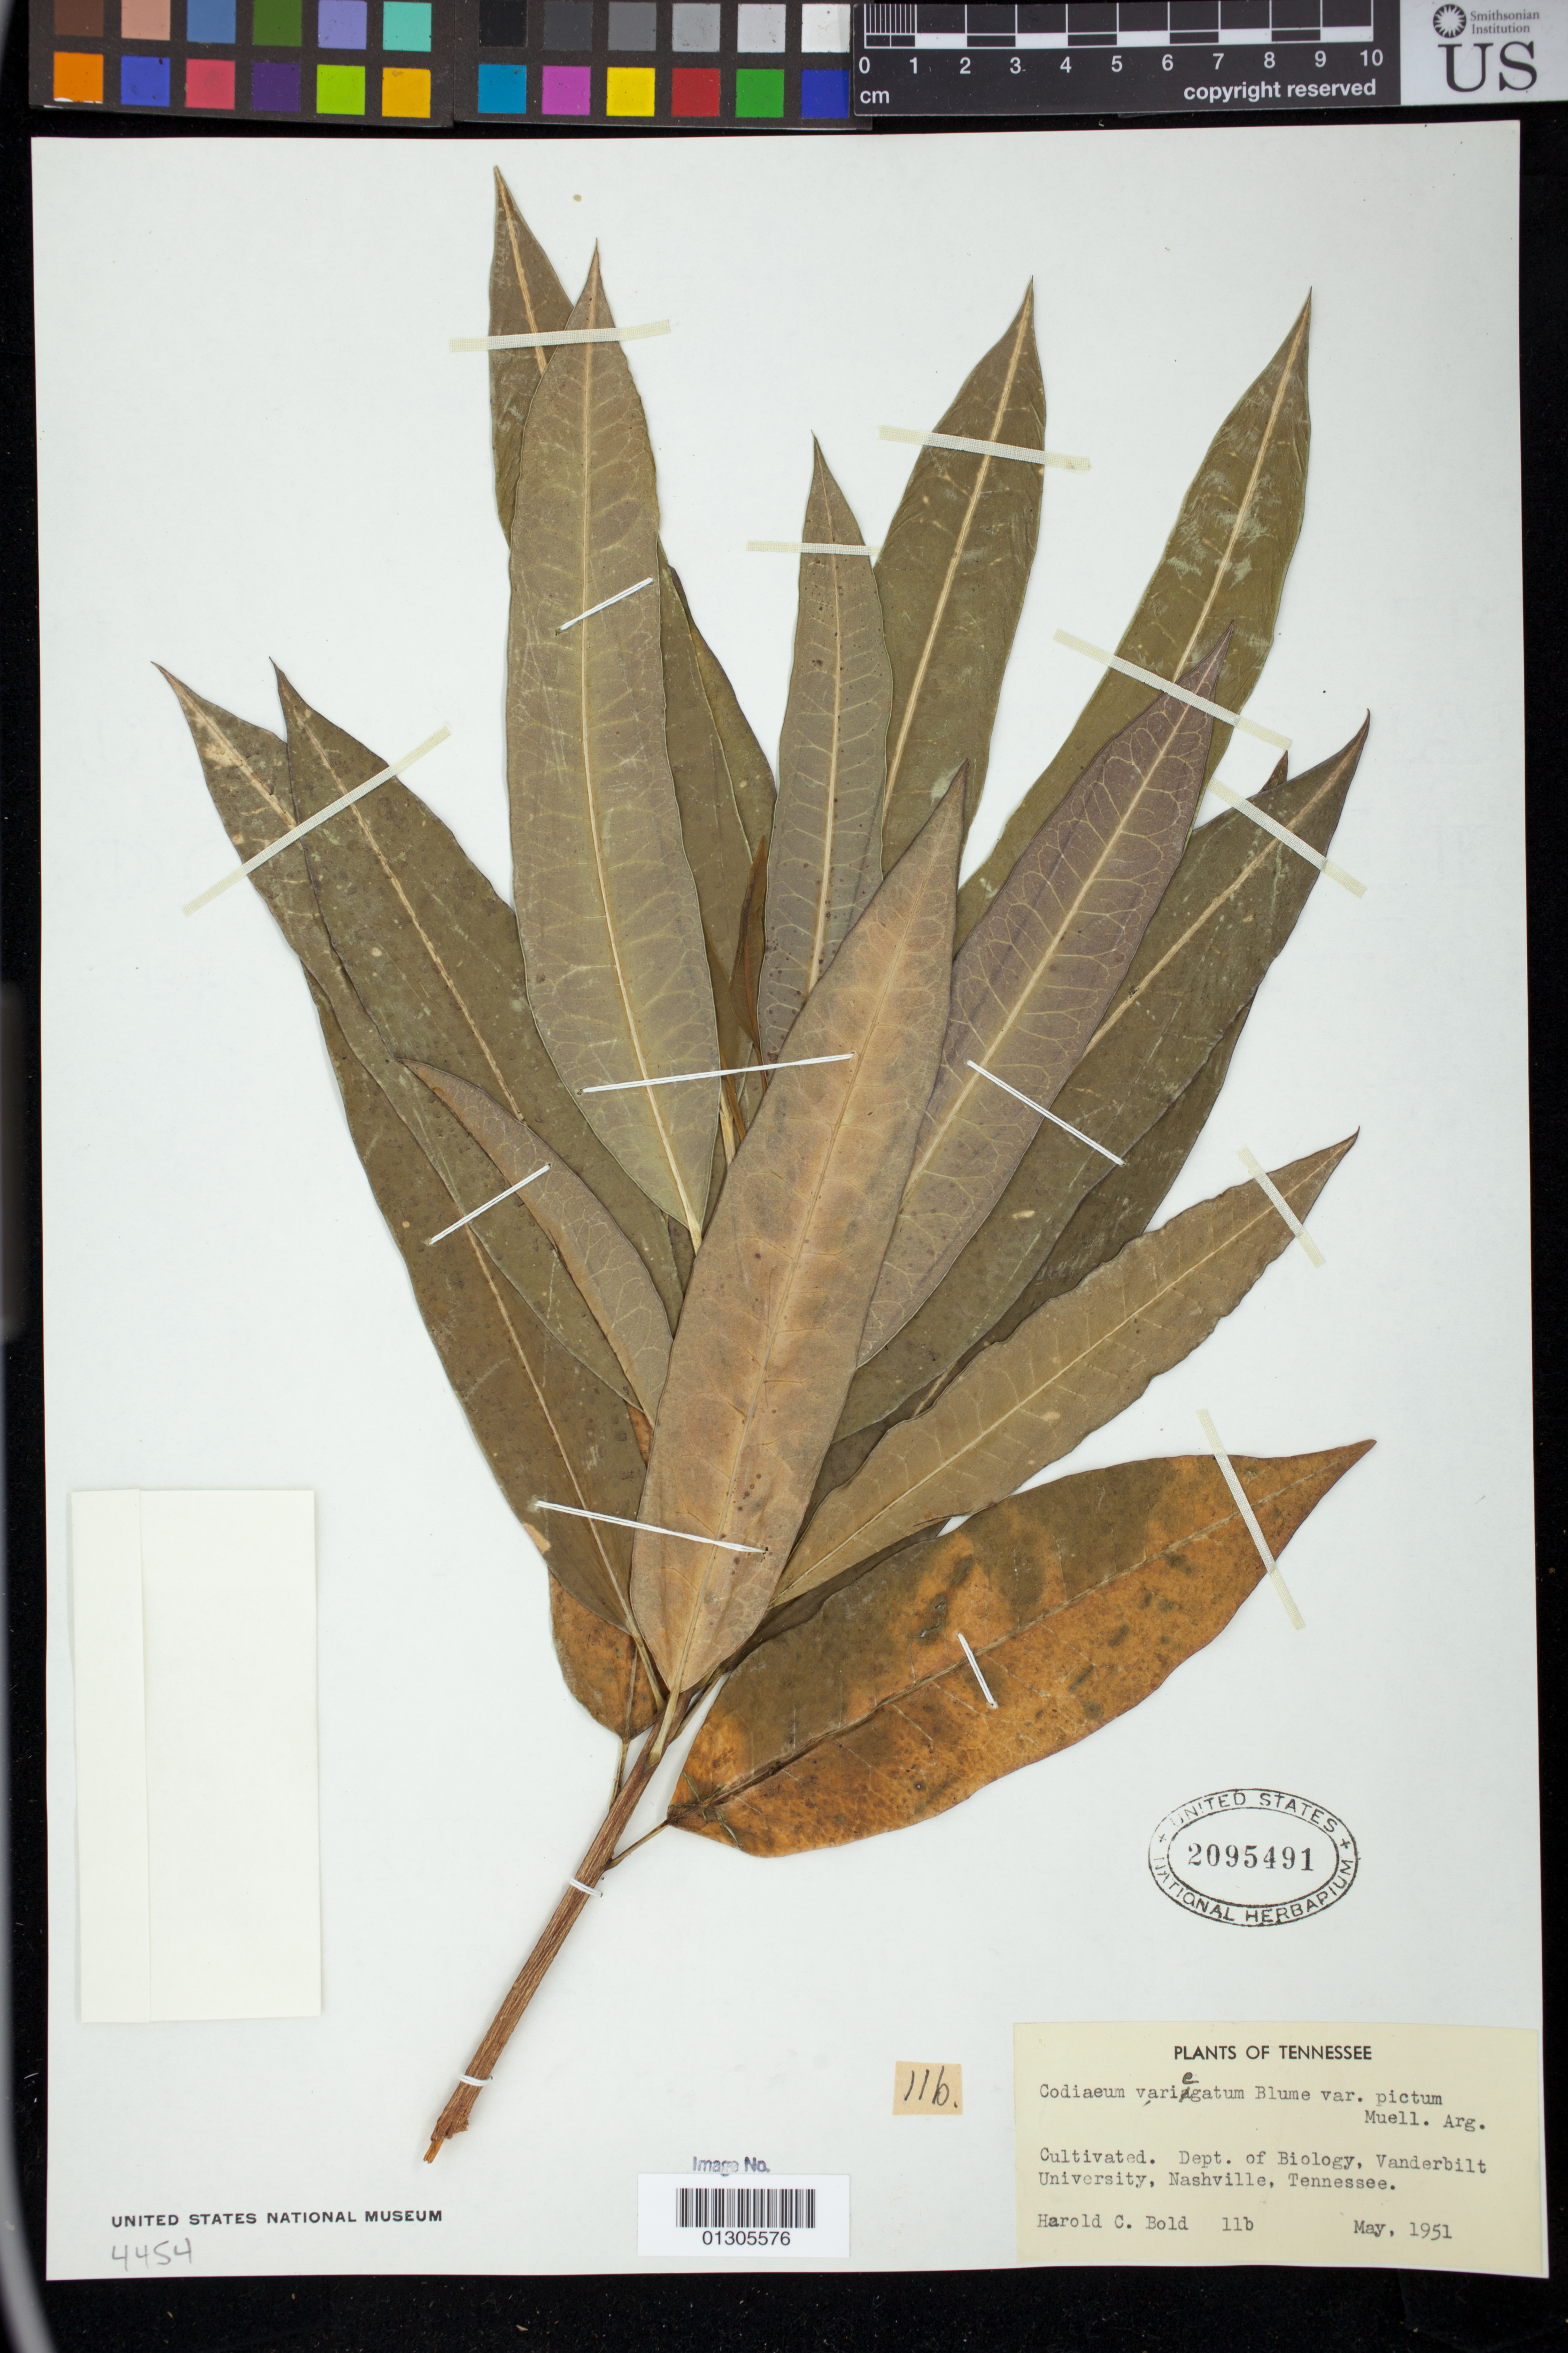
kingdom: Plantae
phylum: Tracheophyta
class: Magnoliopsida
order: Malpighiales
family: Euphorbiaceae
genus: Codiaeum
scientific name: Codiaeum variegatum var. pictum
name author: (Lodd.) Müll. Arg.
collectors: H. Bold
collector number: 11b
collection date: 1951-05-01/1951-05-31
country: United States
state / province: Tennessee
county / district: Davidson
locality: Dept. of Biology, Vanderbilt University, Nashville, Tennessee.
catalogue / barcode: US 2095491